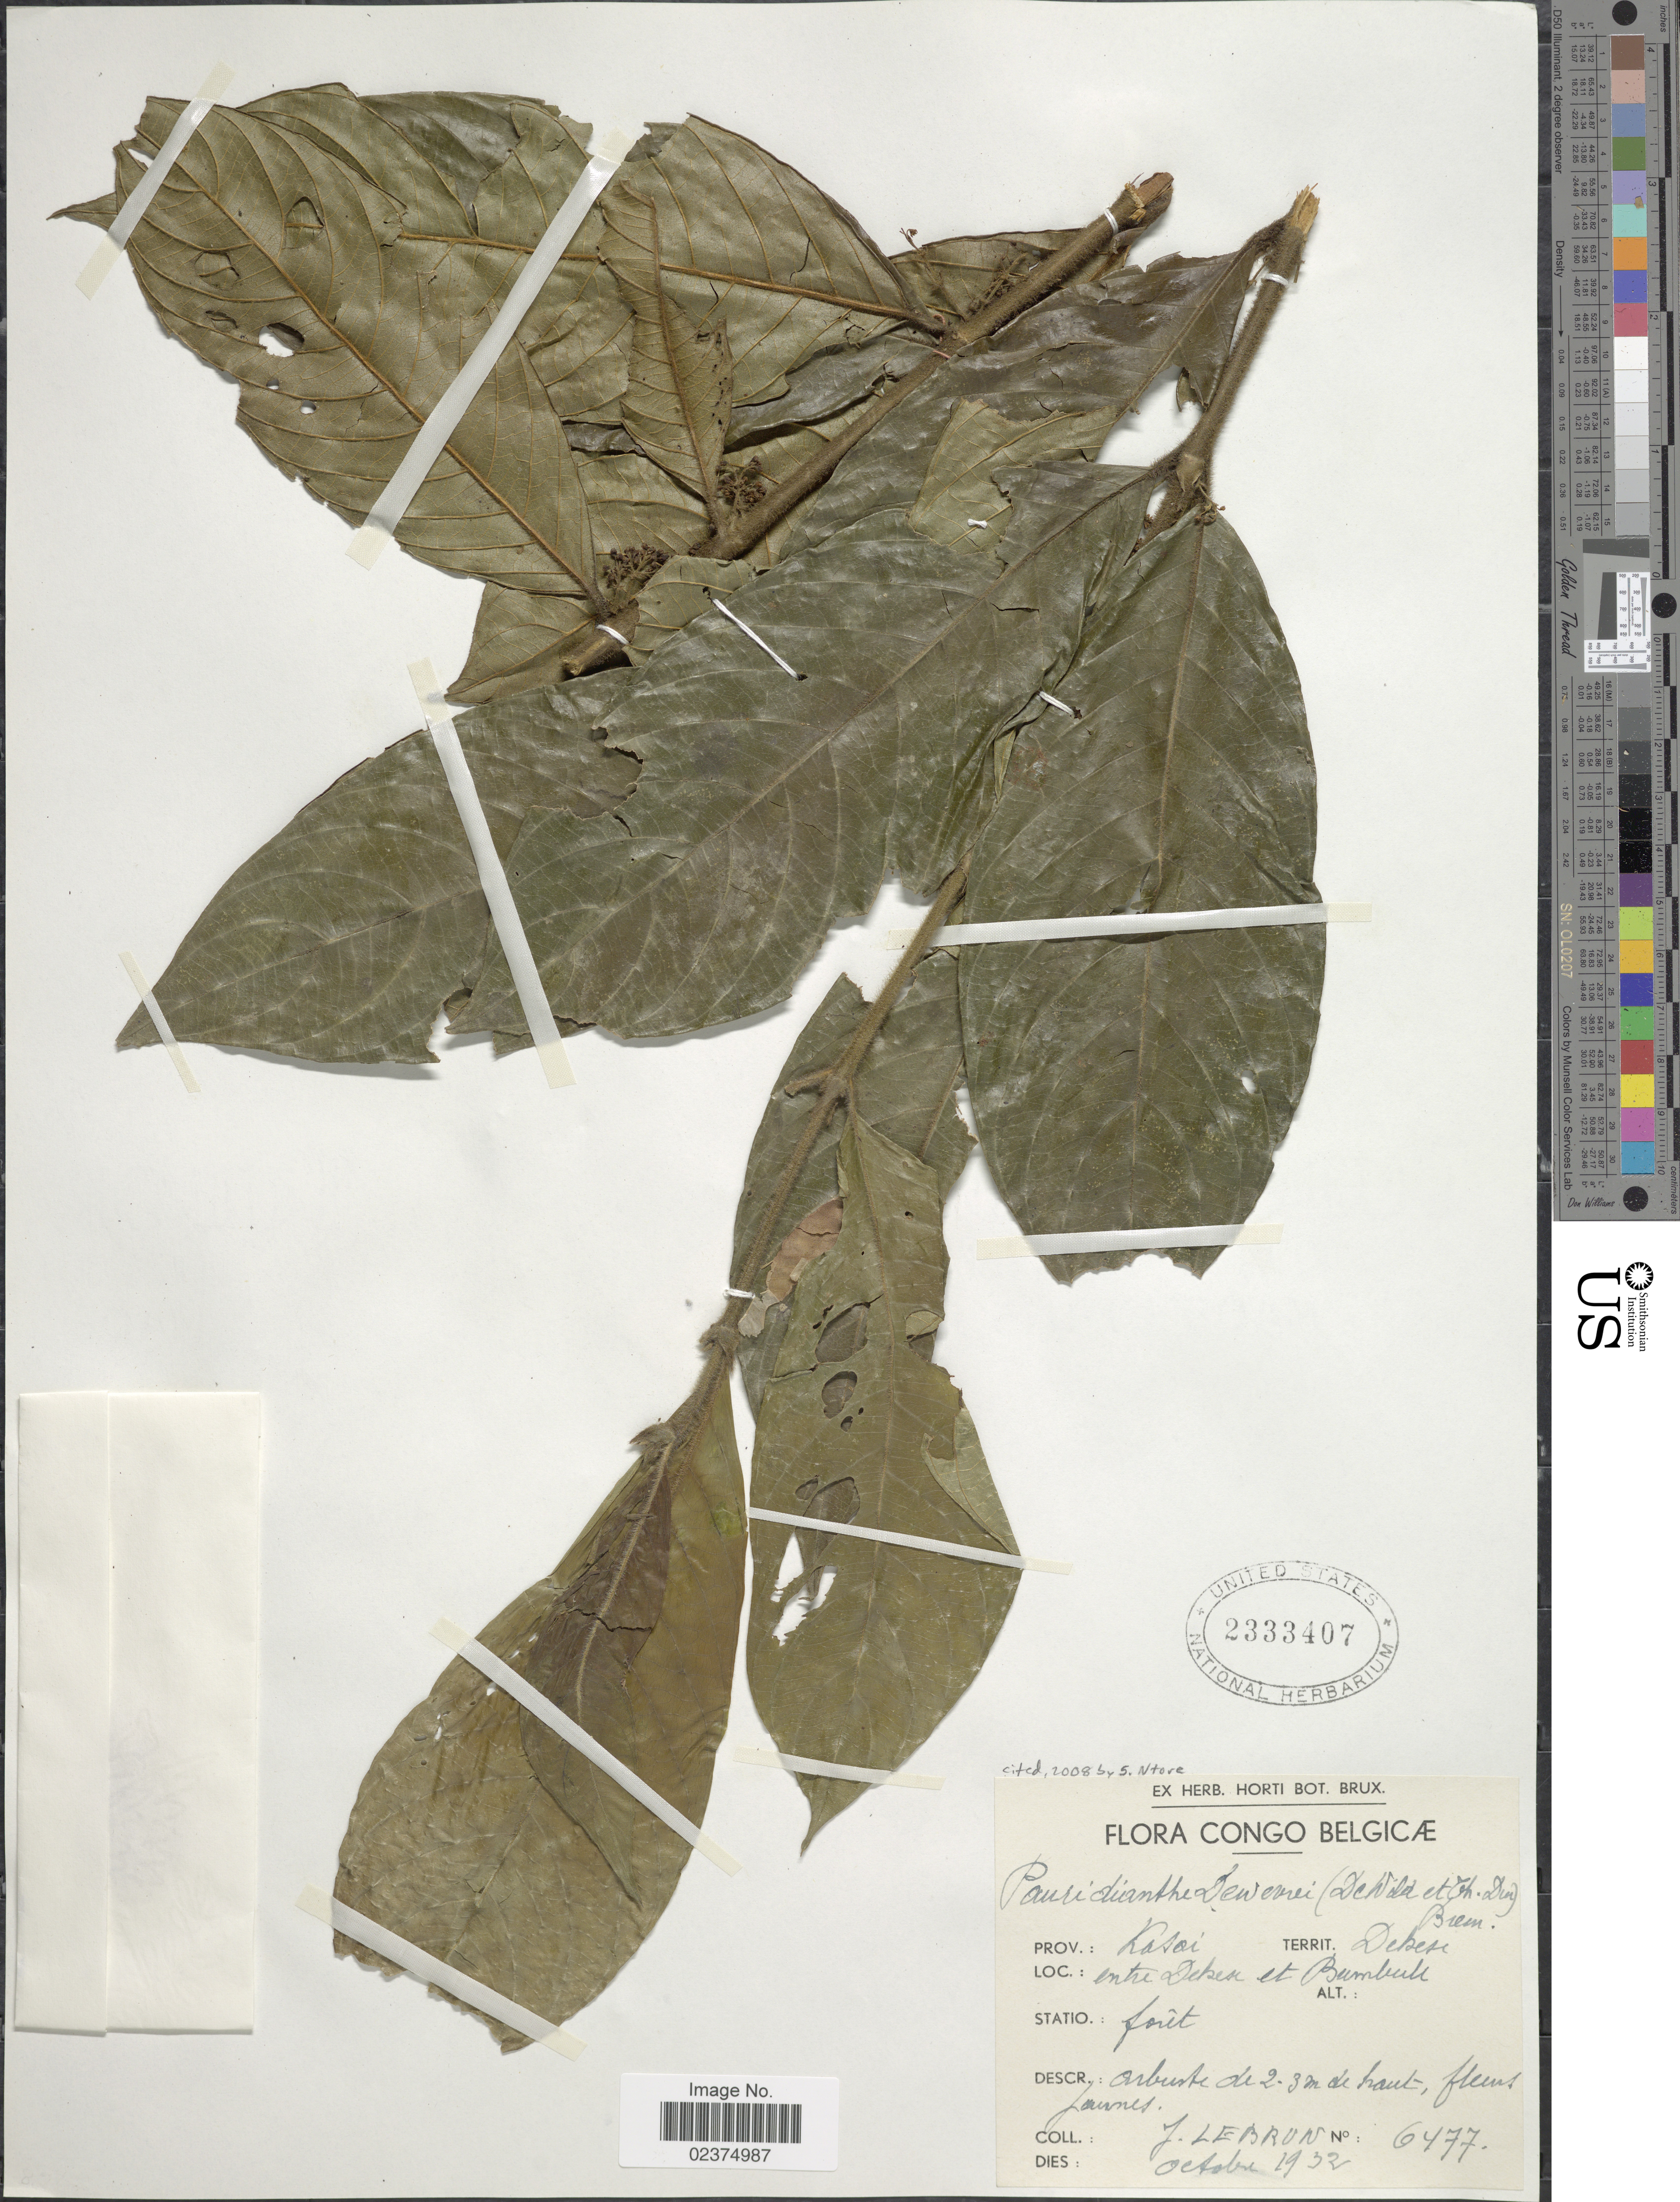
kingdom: Plantae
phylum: Tracheophyta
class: Magnoliopsida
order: Gentianales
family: Rubiaceae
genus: Pauridiantha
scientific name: Pauridiantha dewevrei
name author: (De Wild. & Durand) Bremek.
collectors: J. A. Lebrun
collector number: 6477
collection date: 1932-10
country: Congo, Democratic Republic of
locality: Congo Belgicae, Prov. Kasai, Territ. Debesi, entre Deken et Bumbuli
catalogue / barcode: US 2333407